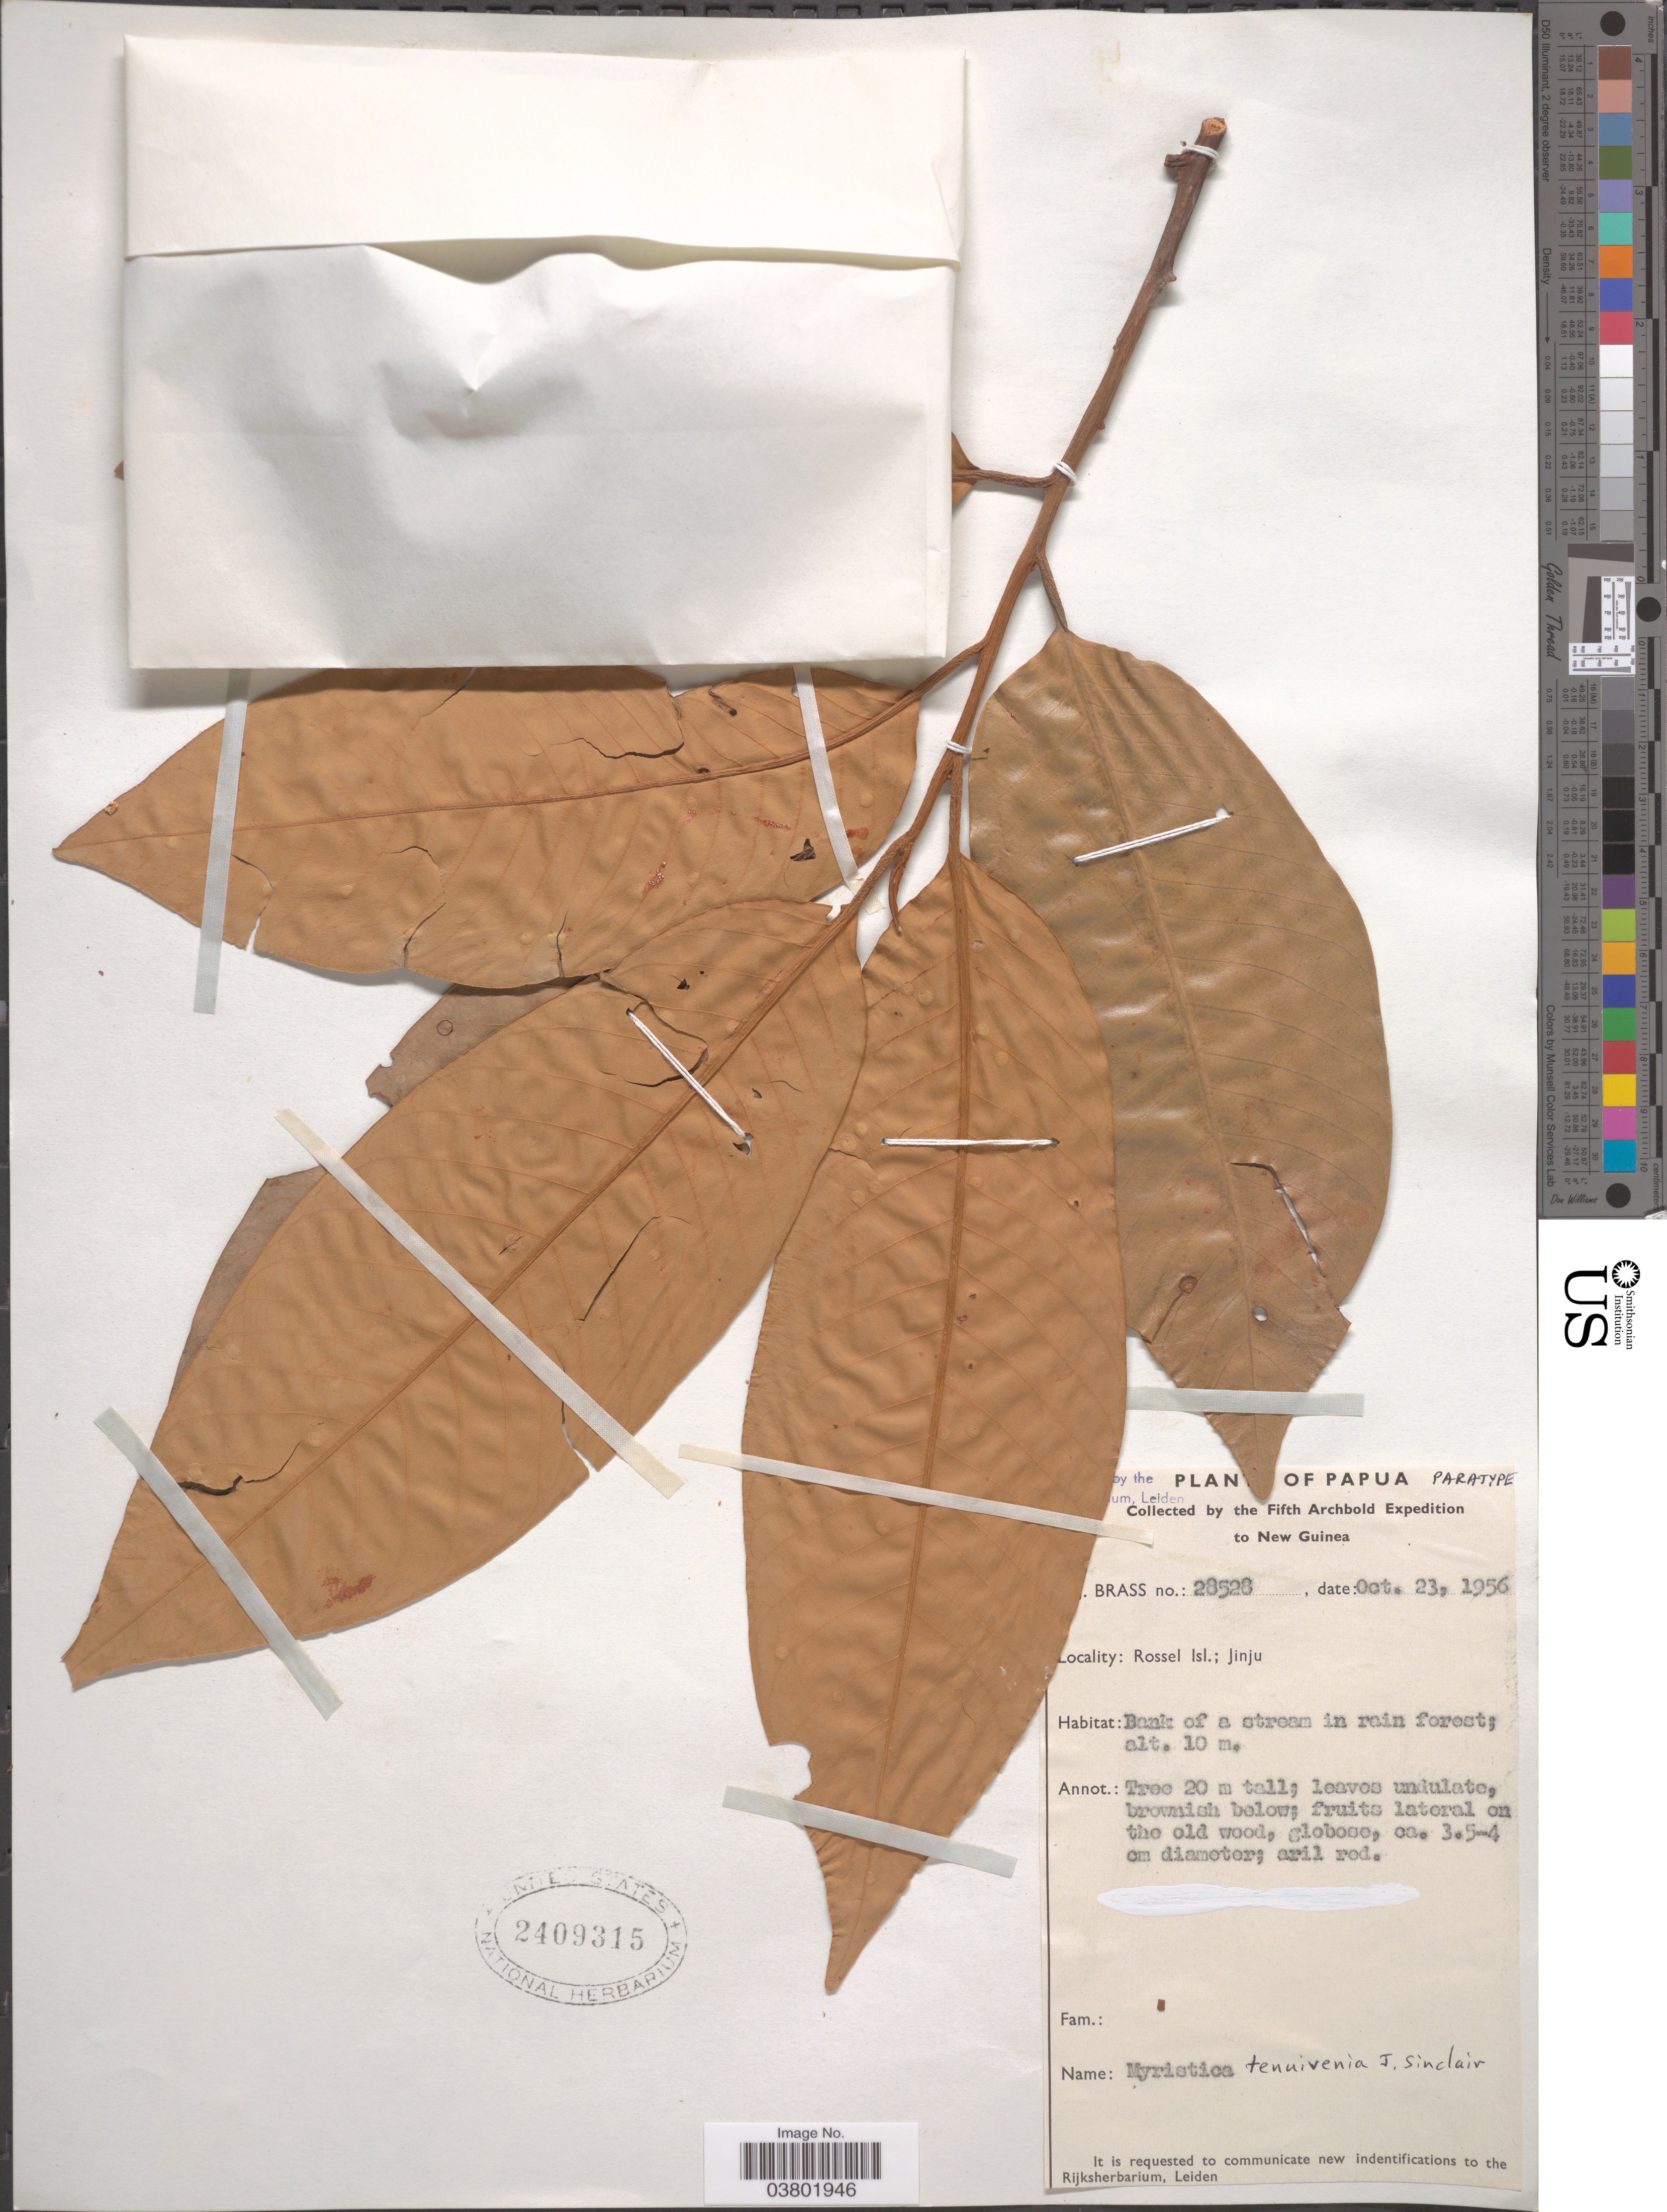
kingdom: Plantae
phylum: Tracheophyta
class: Magnoliopsida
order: Magnoliales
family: Myristicaceae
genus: Myristica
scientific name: Myristica tenuivenia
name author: J. Sinclair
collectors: L. J. Brass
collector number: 28528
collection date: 1956-10-23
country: Papua New Guinea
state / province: Milne Bay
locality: New Guinea. Rossel Isl.; Jinju.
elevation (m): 10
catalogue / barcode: US 2409315